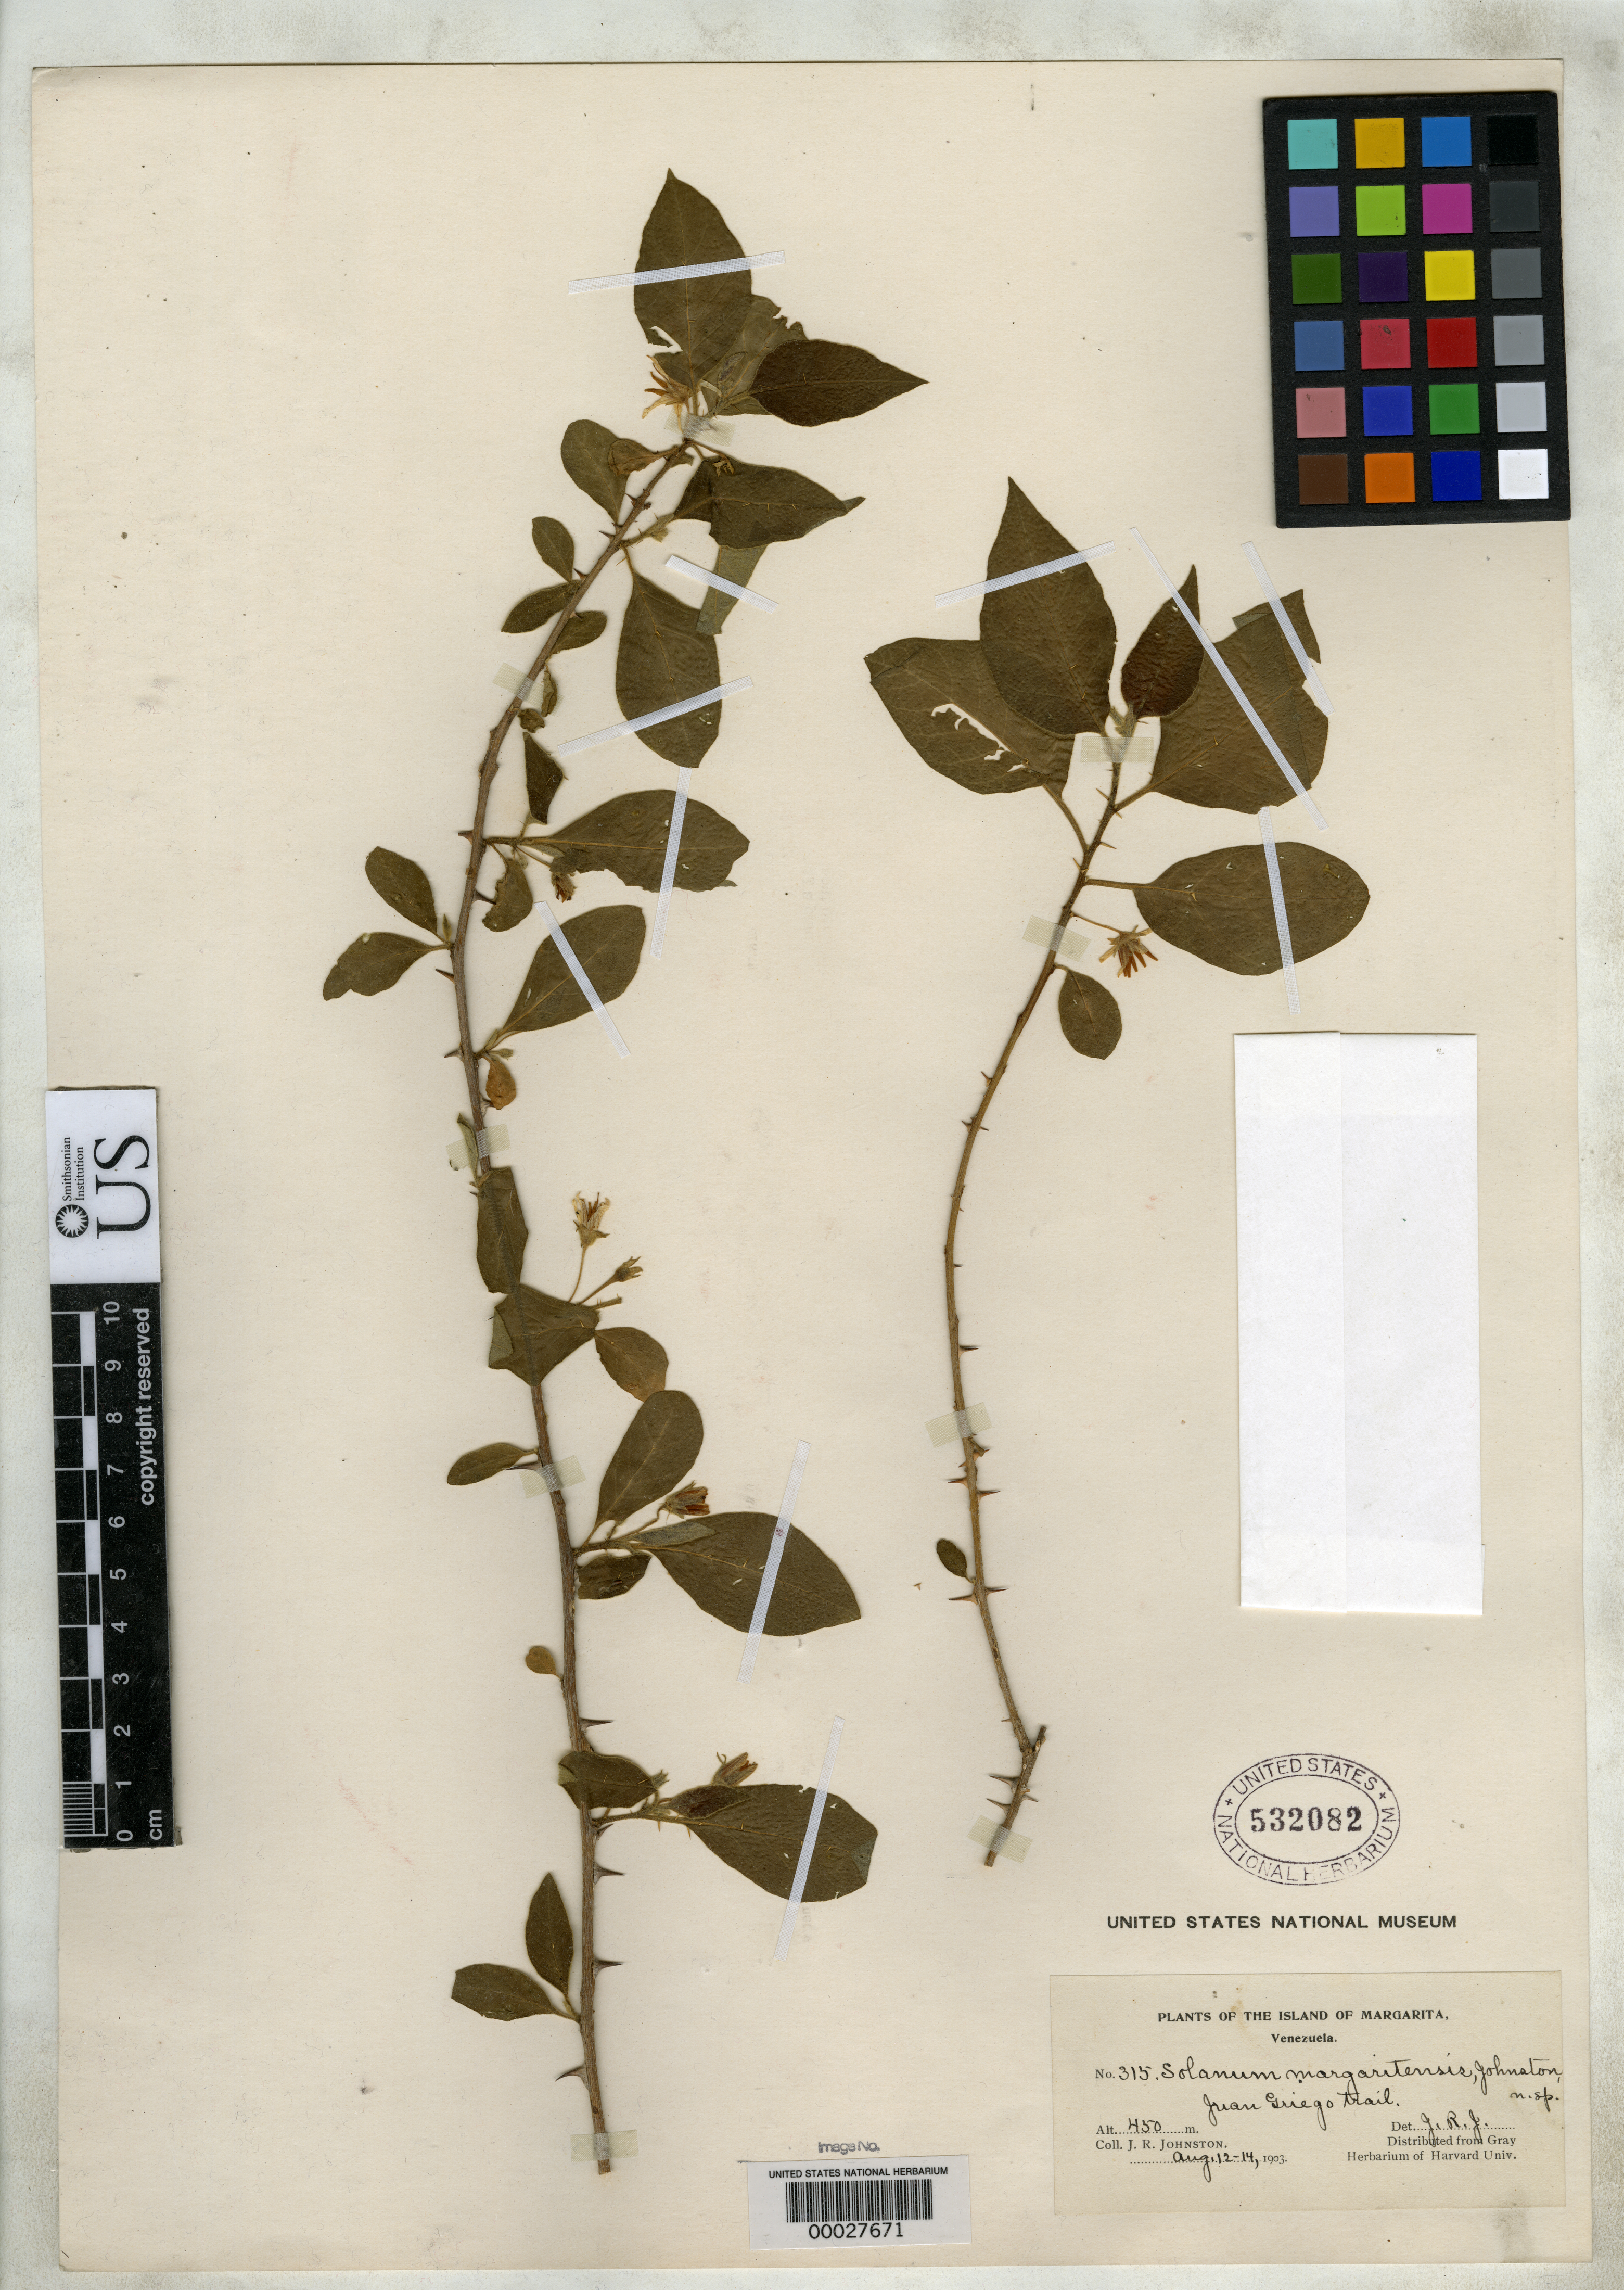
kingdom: Plantae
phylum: Tracheophyta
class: Magnoliopsida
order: Solanales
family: Solanaceae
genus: Solanum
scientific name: Solanum margaritense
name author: J.R. Johnst.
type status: Isotype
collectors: J. Johnston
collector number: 315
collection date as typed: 20 Aug 1903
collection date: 1903-08-20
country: Venezuela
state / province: Nueva Esparta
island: Margarita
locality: El Valle.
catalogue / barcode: US 532082